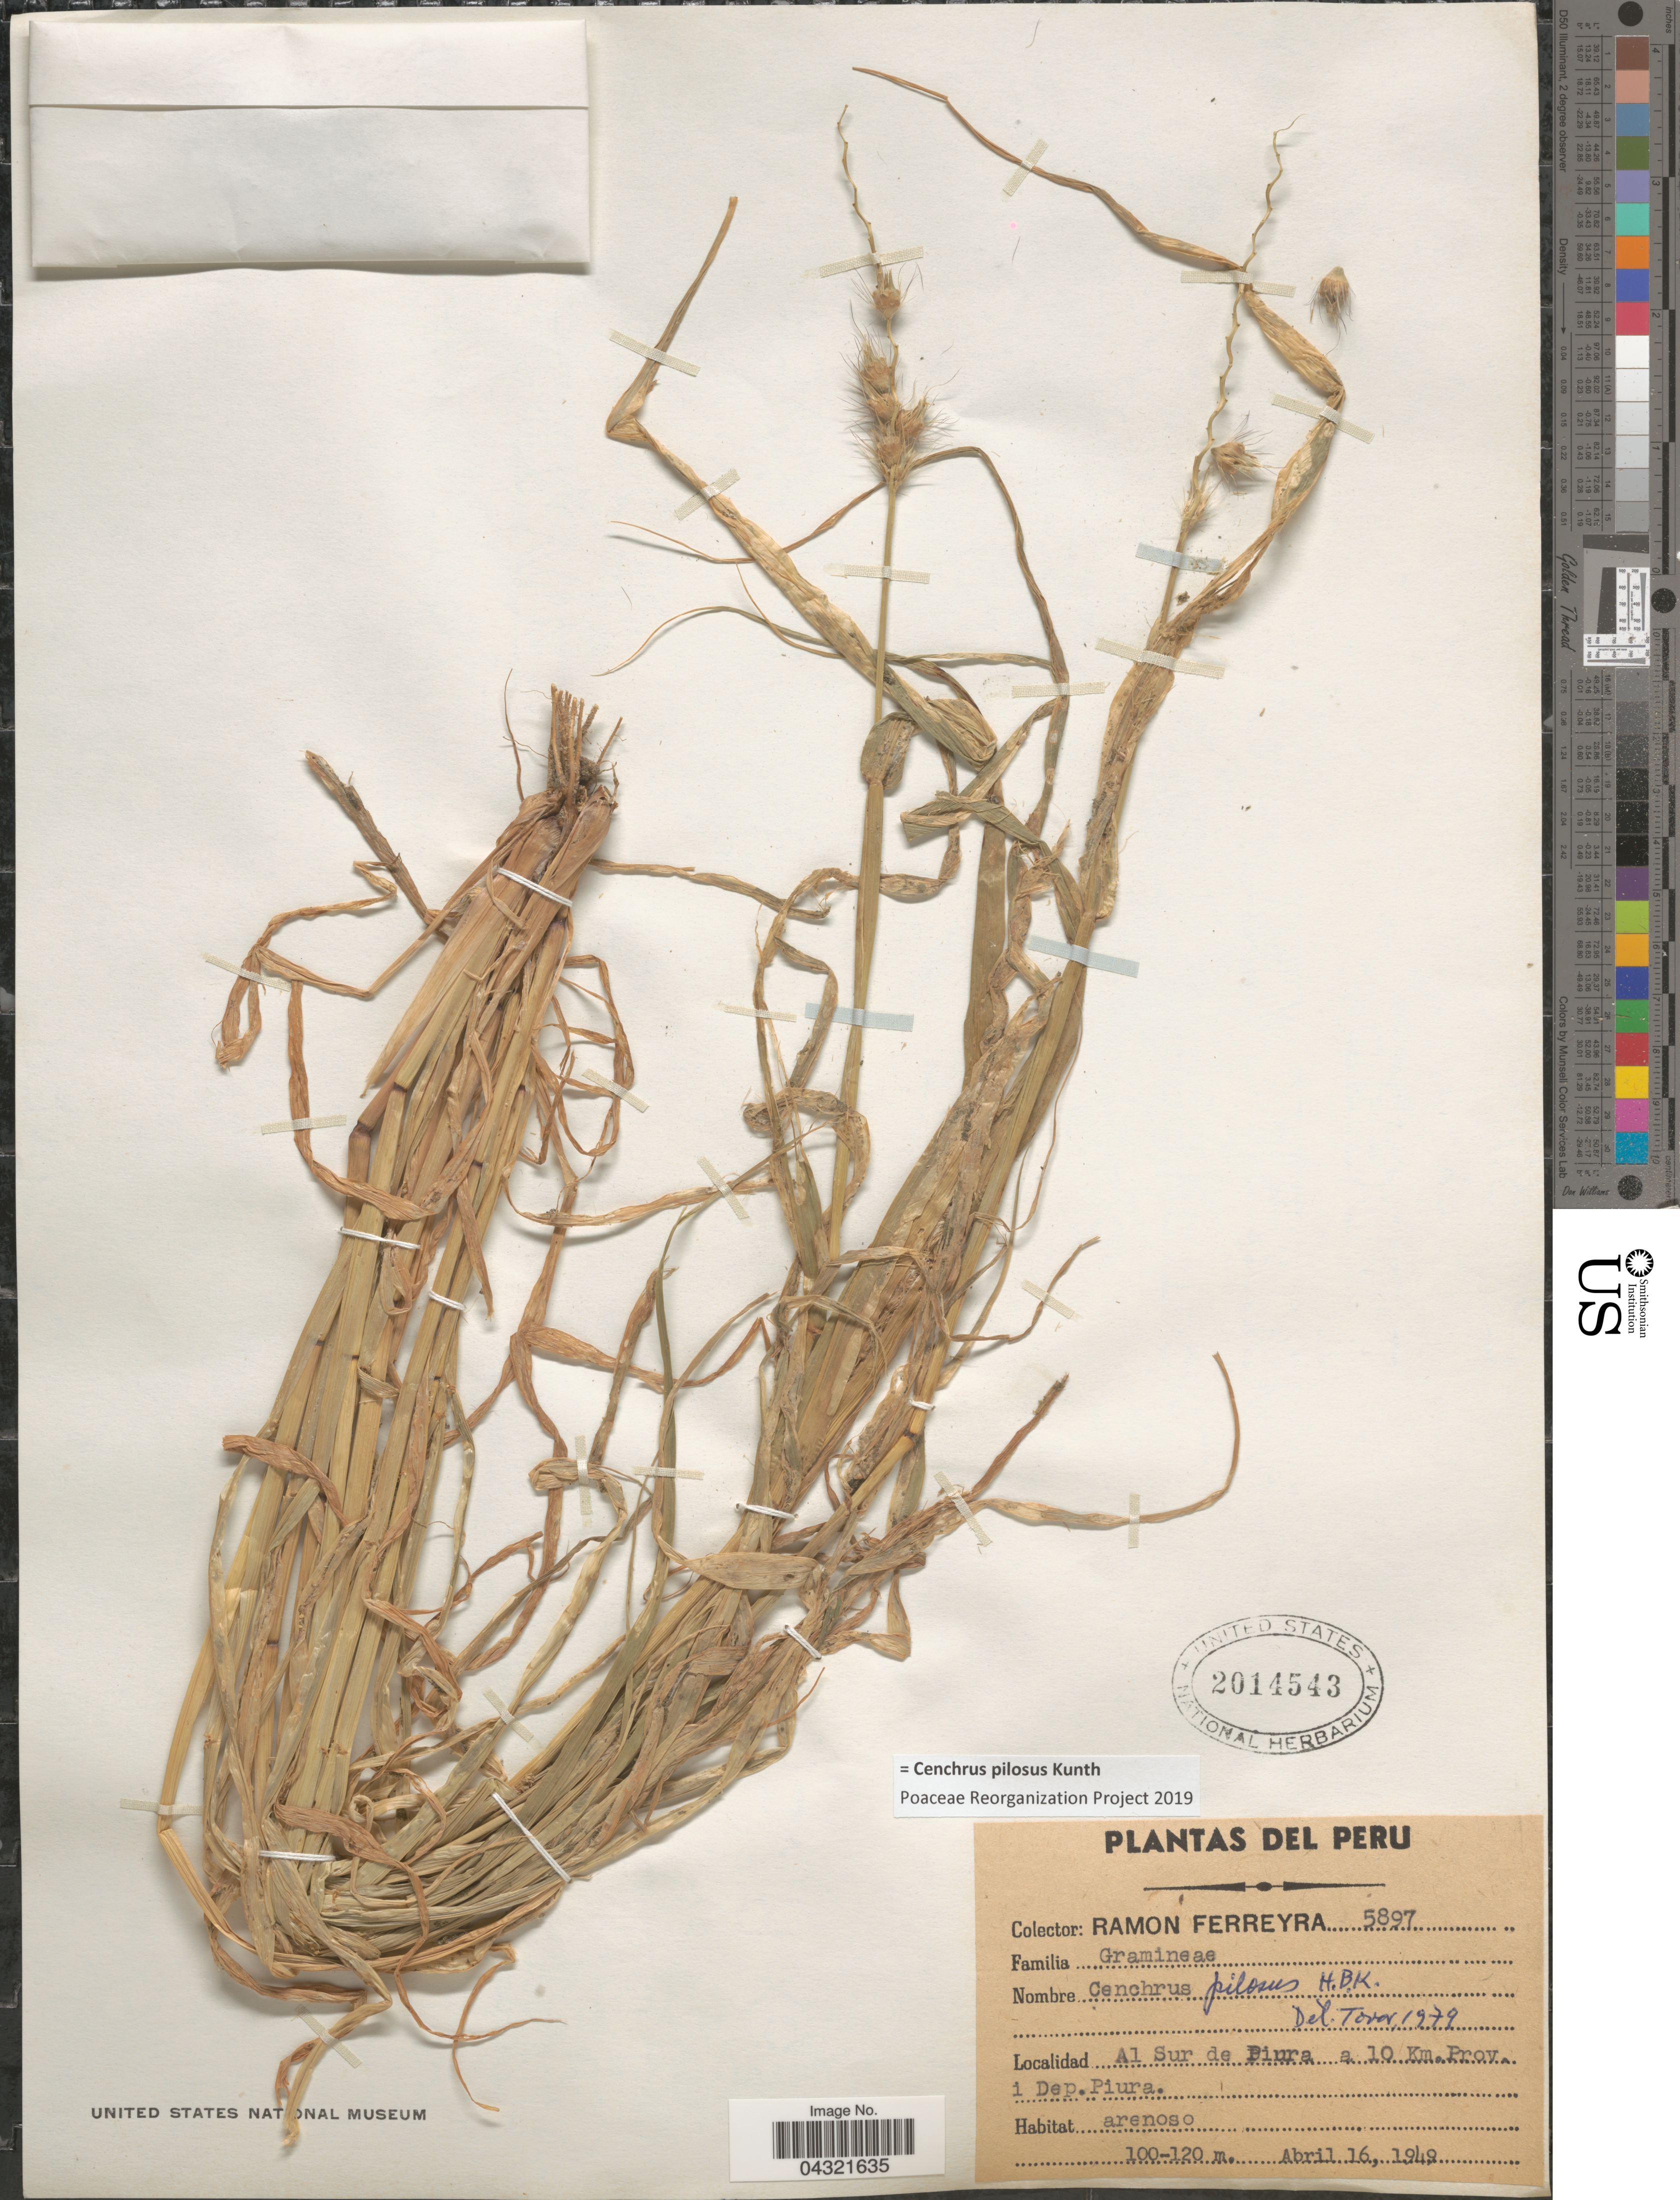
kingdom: Plantae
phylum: Tracheophyta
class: Liliopsida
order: Poales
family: Poaceae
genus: Cenchrus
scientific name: Cenchrus pilosus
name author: Kunth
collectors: R. A. Ferreyra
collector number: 5897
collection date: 1949-04-16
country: Peru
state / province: Piura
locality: Al Sur de Piura a 10 Km. Prov. i Dep. Piura.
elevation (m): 100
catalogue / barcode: US 2014543